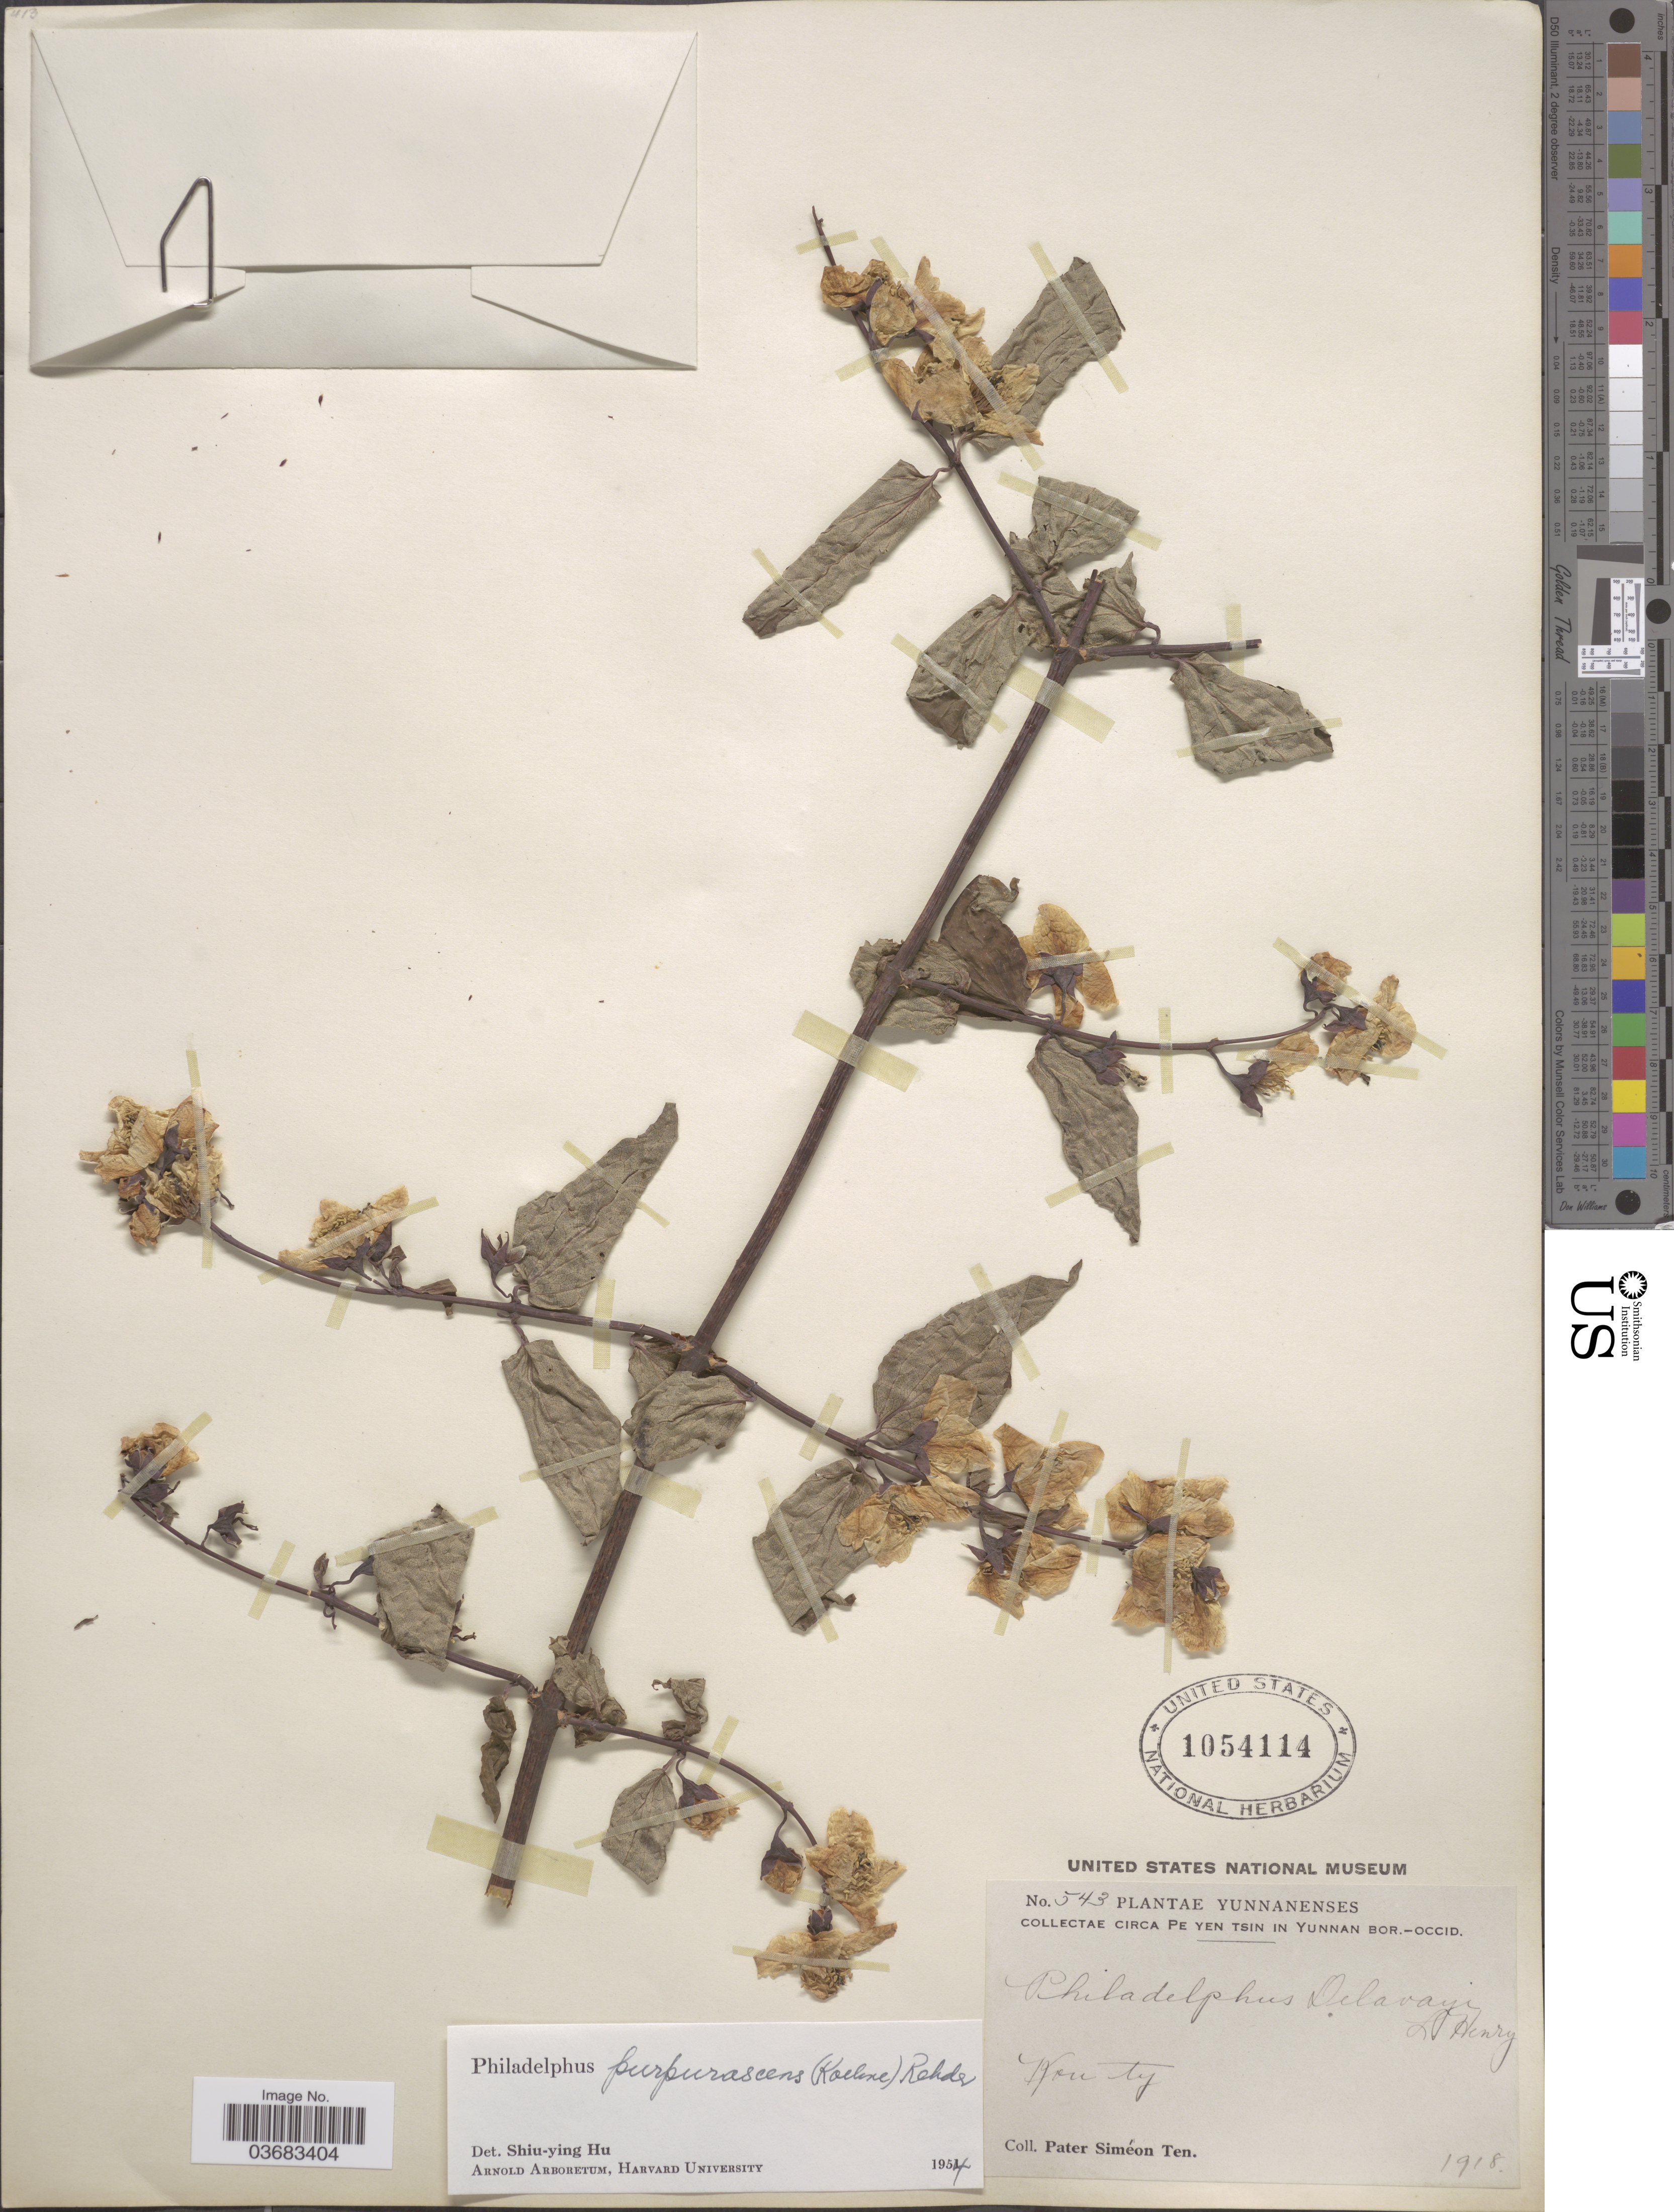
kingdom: Plantae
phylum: Tracheophyta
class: Magnoliopsida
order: Cornales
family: Hydrangeaceae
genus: Philadelphus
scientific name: Philadelphus purpurascens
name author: (Koehne) Rehder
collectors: P. S. Ten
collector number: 543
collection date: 1918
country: China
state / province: Yunnan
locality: Circa Pe Yen Tsin in Yunnan Bor.-Occid. Kan-ty.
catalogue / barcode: US 1054114